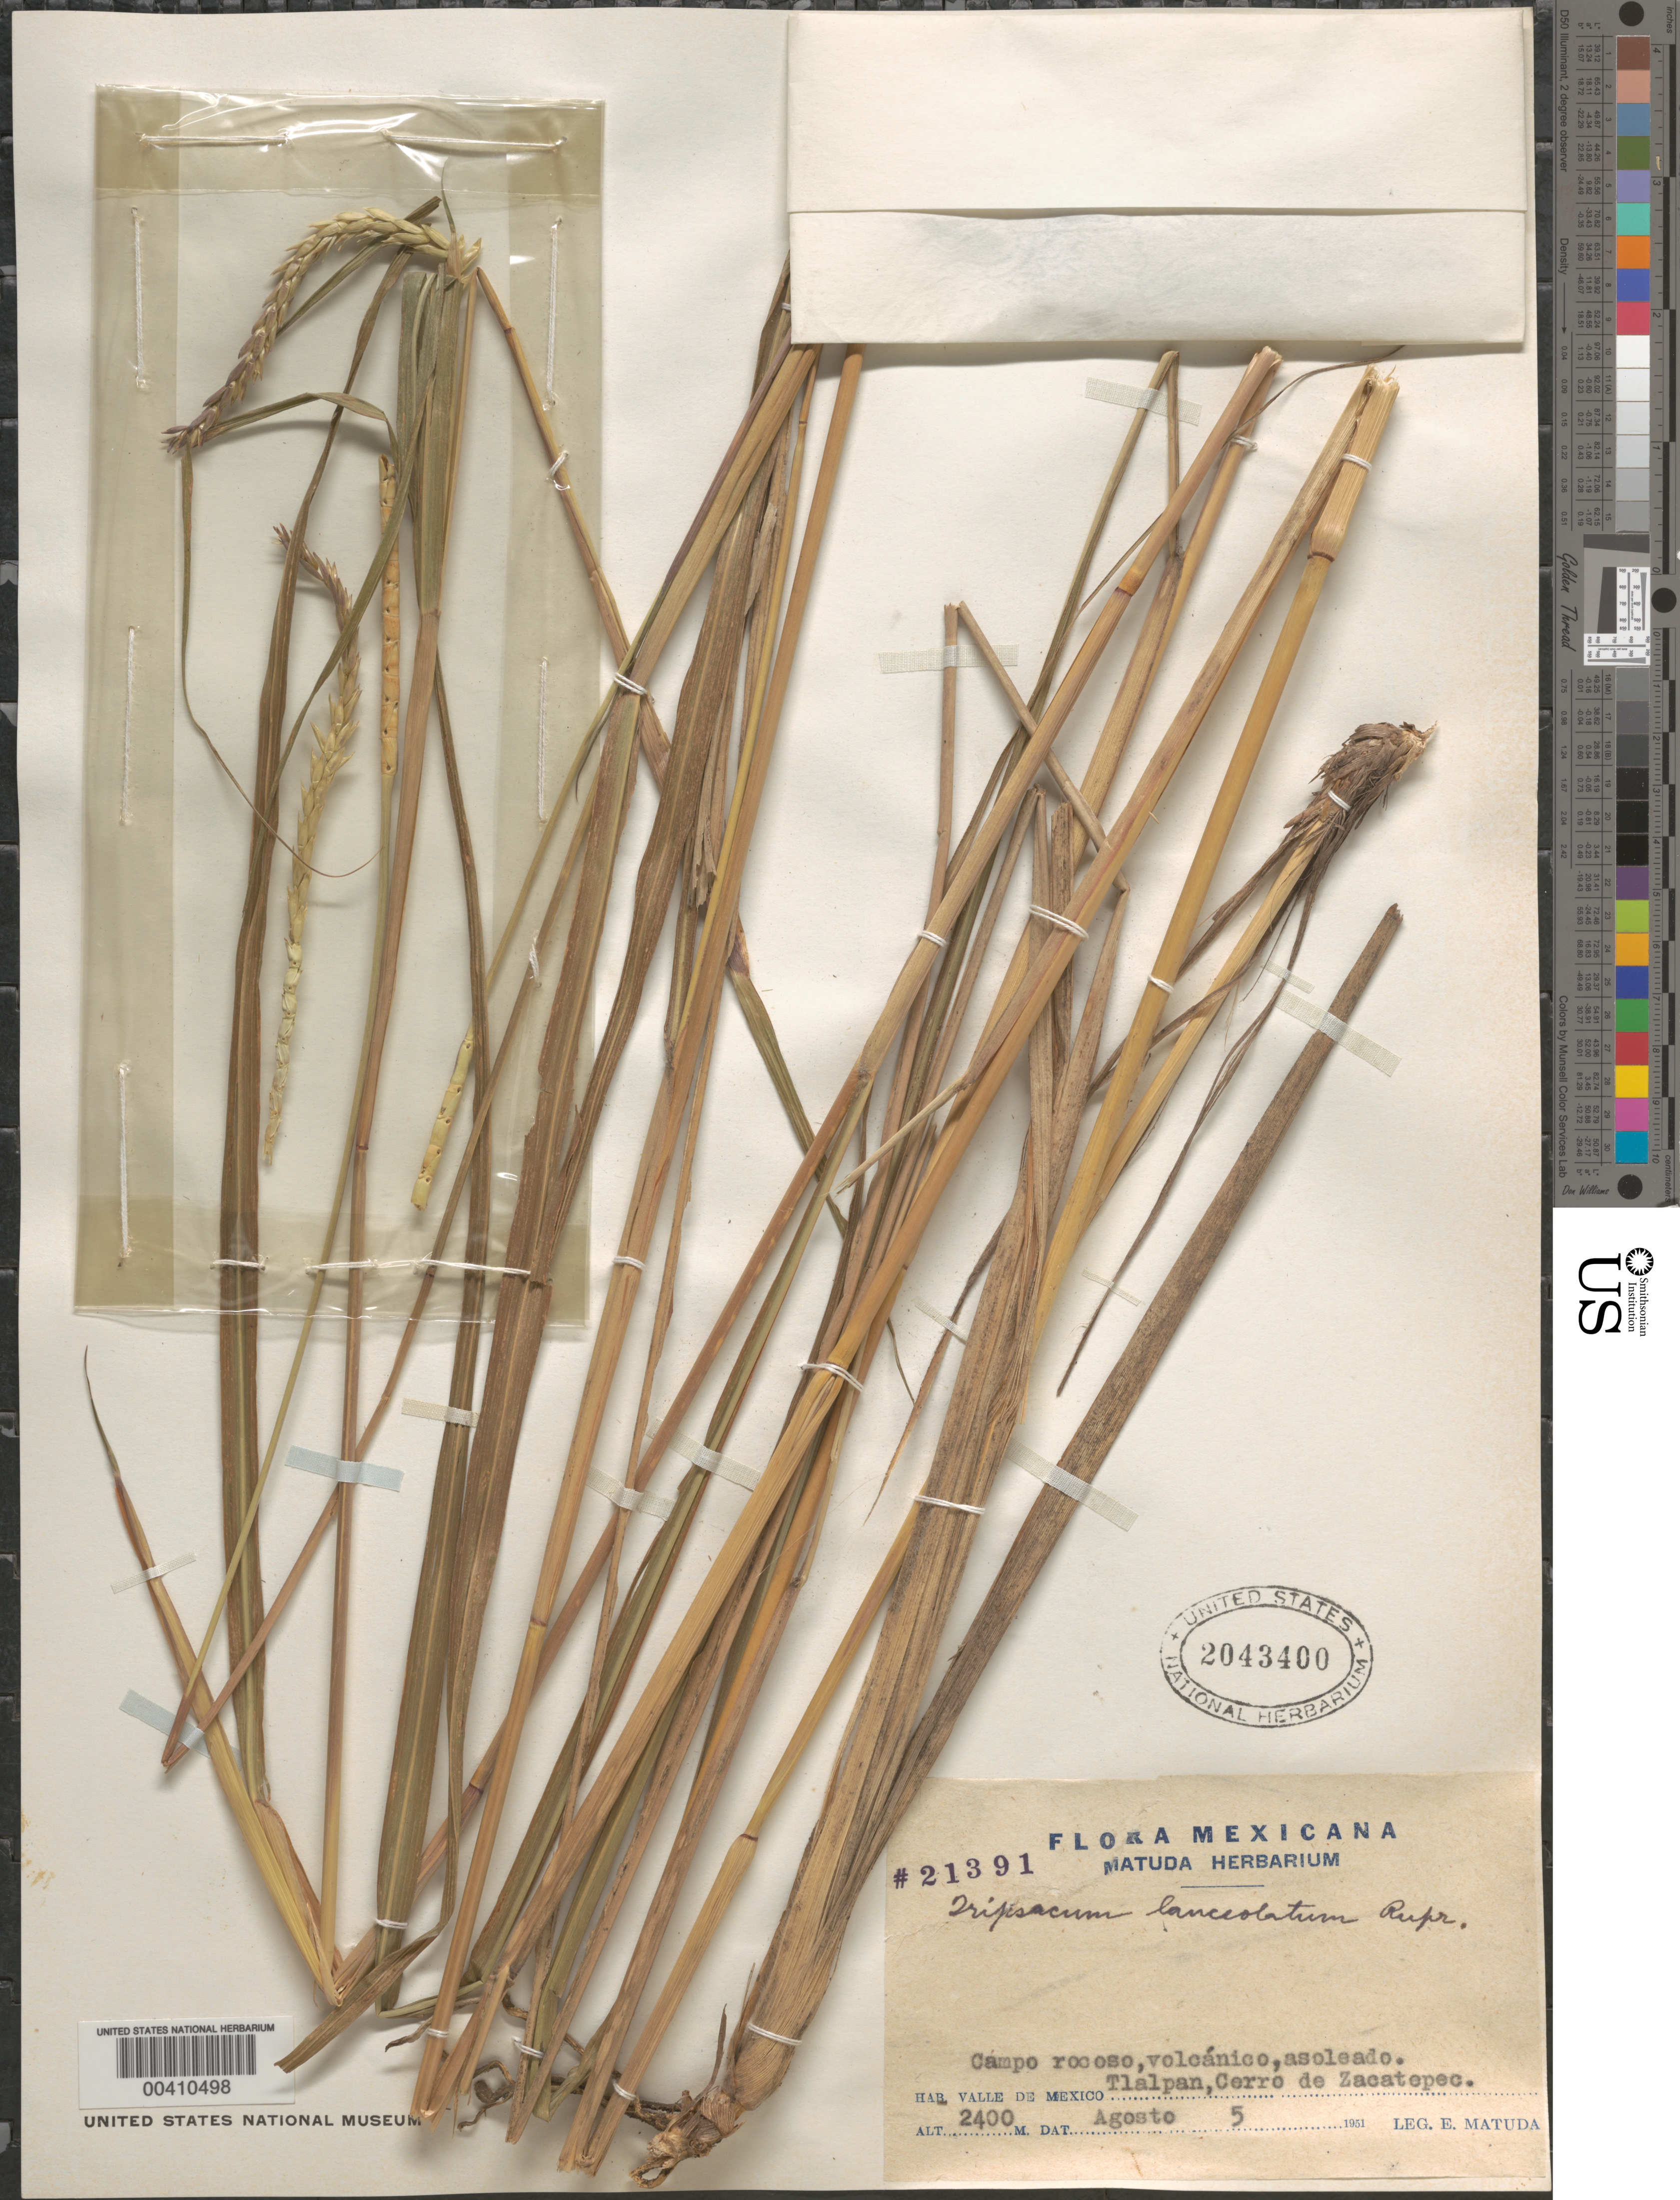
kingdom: Plantae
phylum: Tracheophyta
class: Liliopsida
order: Poales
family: Poaceae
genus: Tripsacum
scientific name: Tripsacum lanceolatum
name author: Rupr. ex E. Fourn.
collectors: E. Matuda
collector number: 21391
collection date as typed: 5 Aug 1951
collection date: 1951-08-05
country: Mexico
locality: Valle de Mexico, Tlalpan, Cerro de Zacatepec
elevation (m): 2400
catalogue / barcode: US 2043400